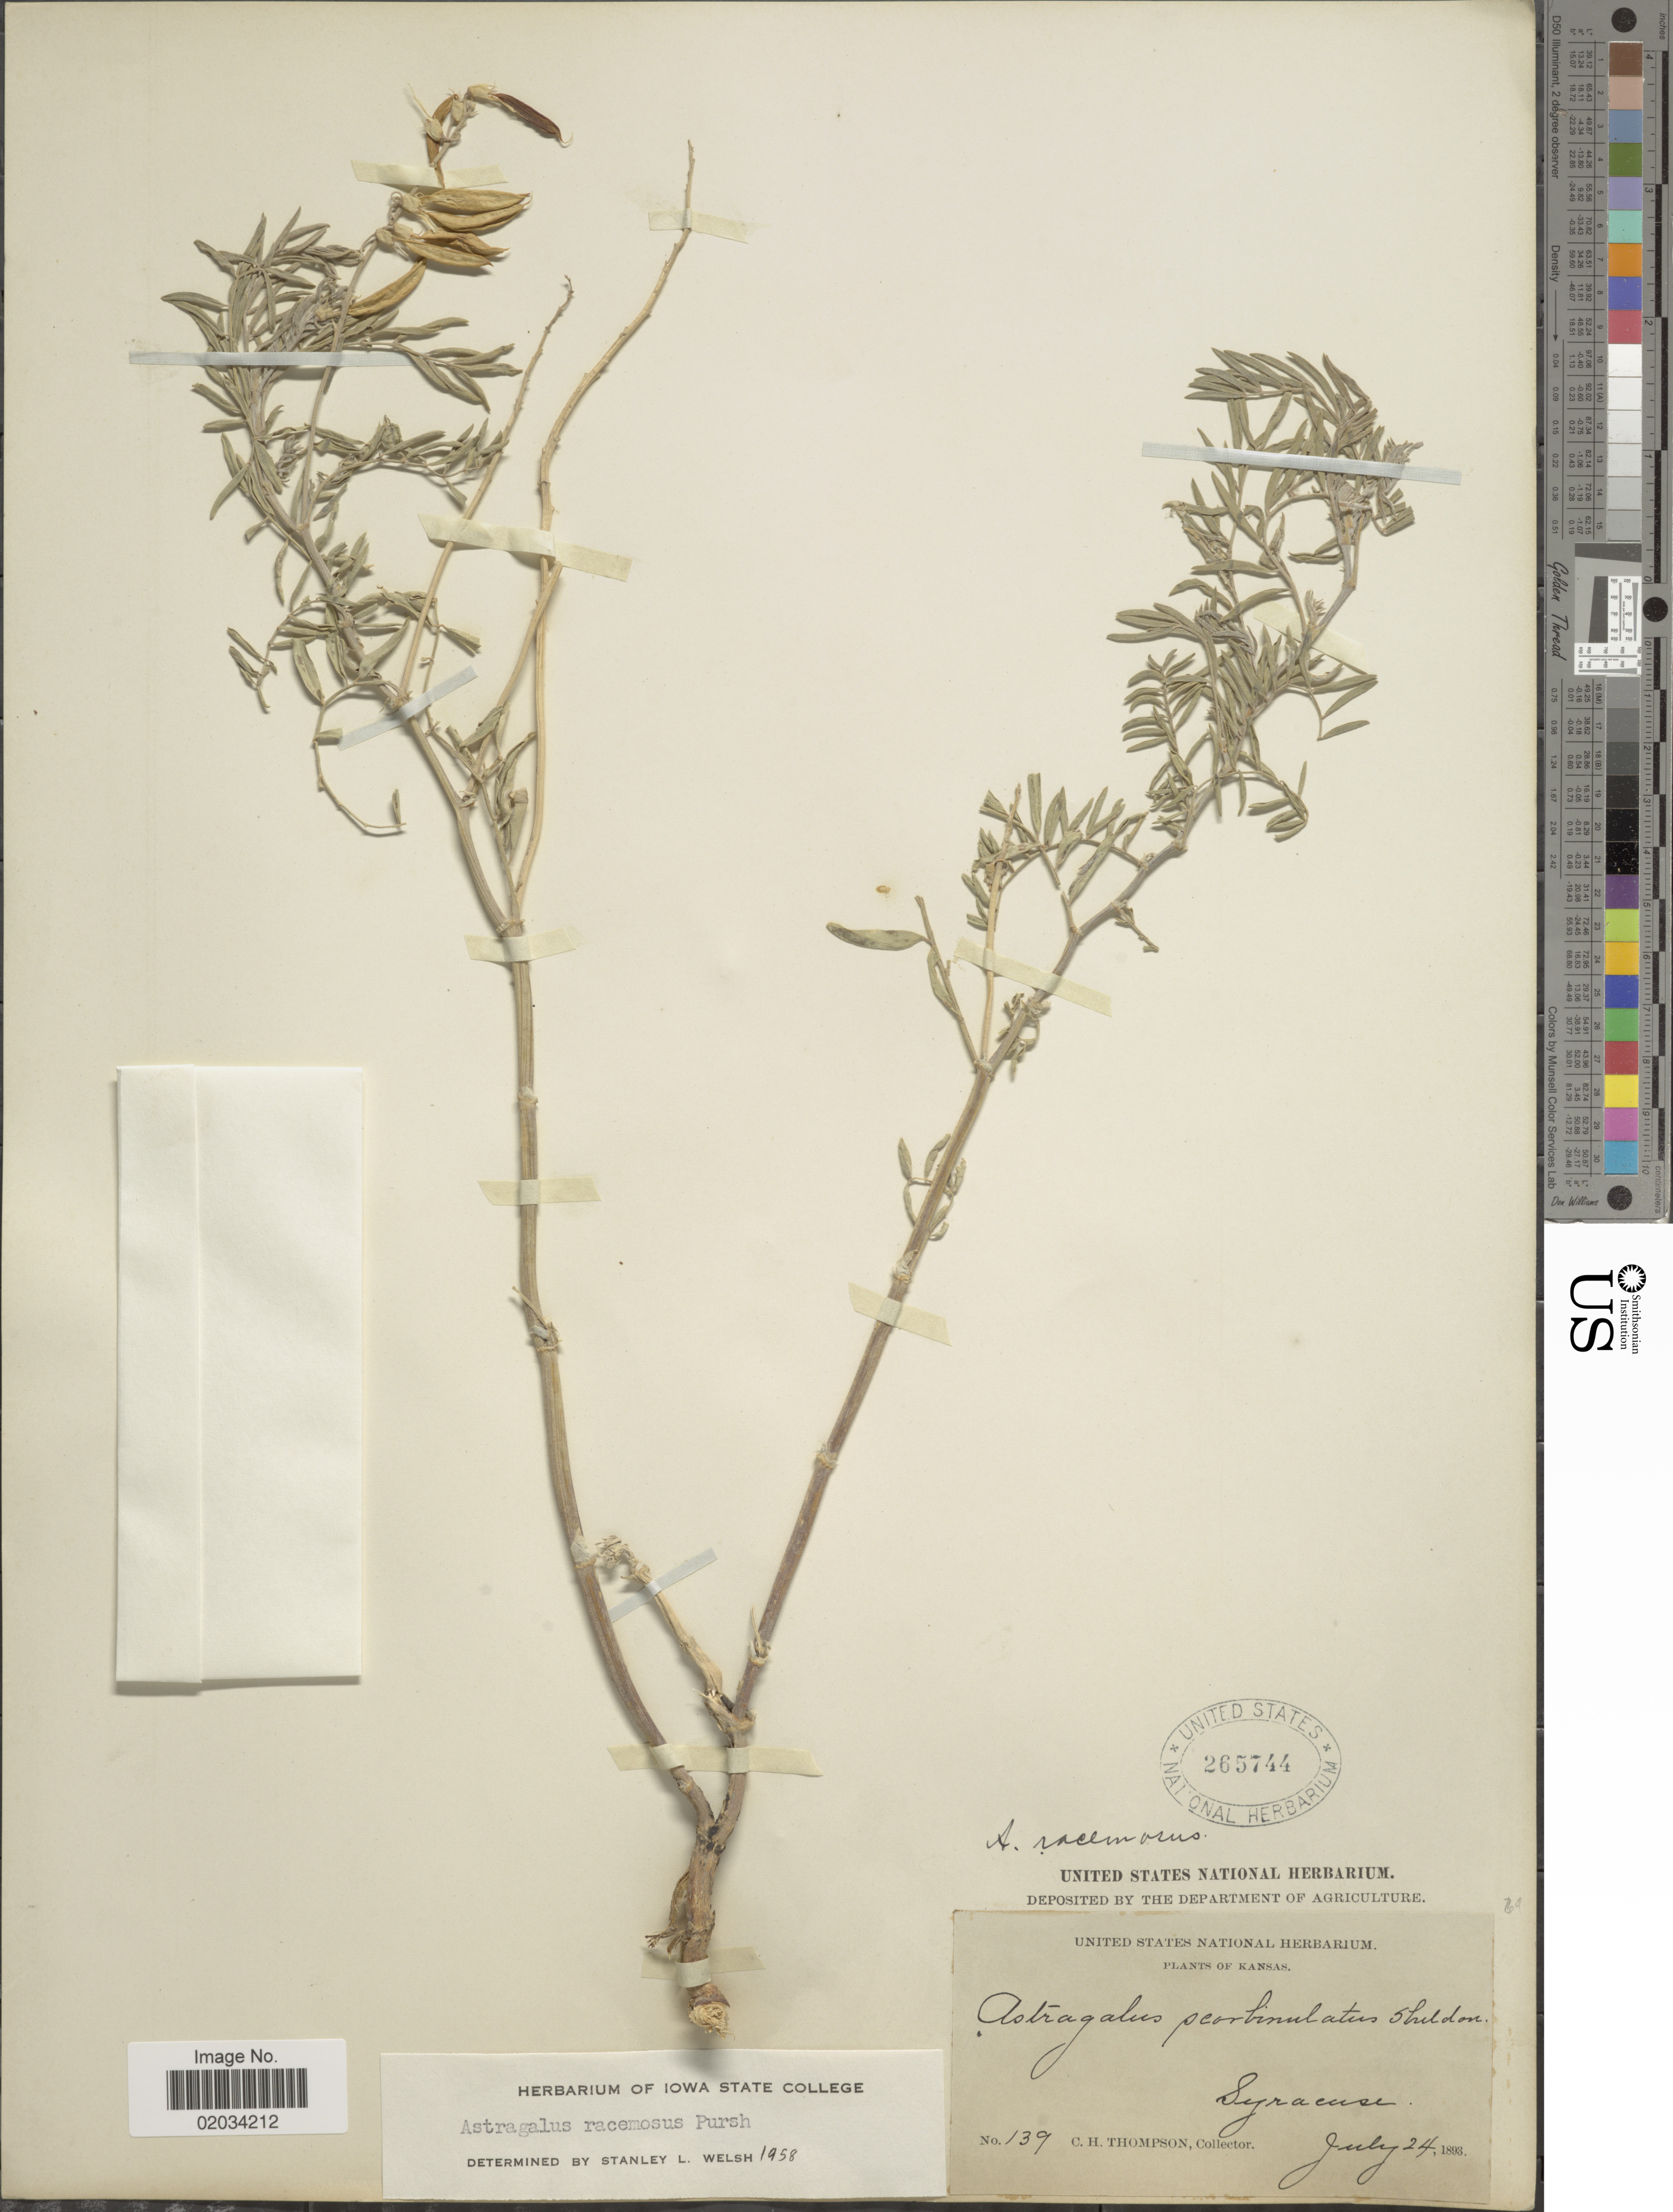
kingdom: Plantae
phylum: Tracheophyta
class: Magnoliopsida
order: Fabales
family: Fabaceae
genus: Astragalus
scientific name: Astragalus racemosus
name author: Pursh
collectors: C. H. Thompson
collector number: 139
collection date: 1893-07-24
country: United States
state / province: Kansas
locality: Syracuse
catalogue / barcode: US 265744